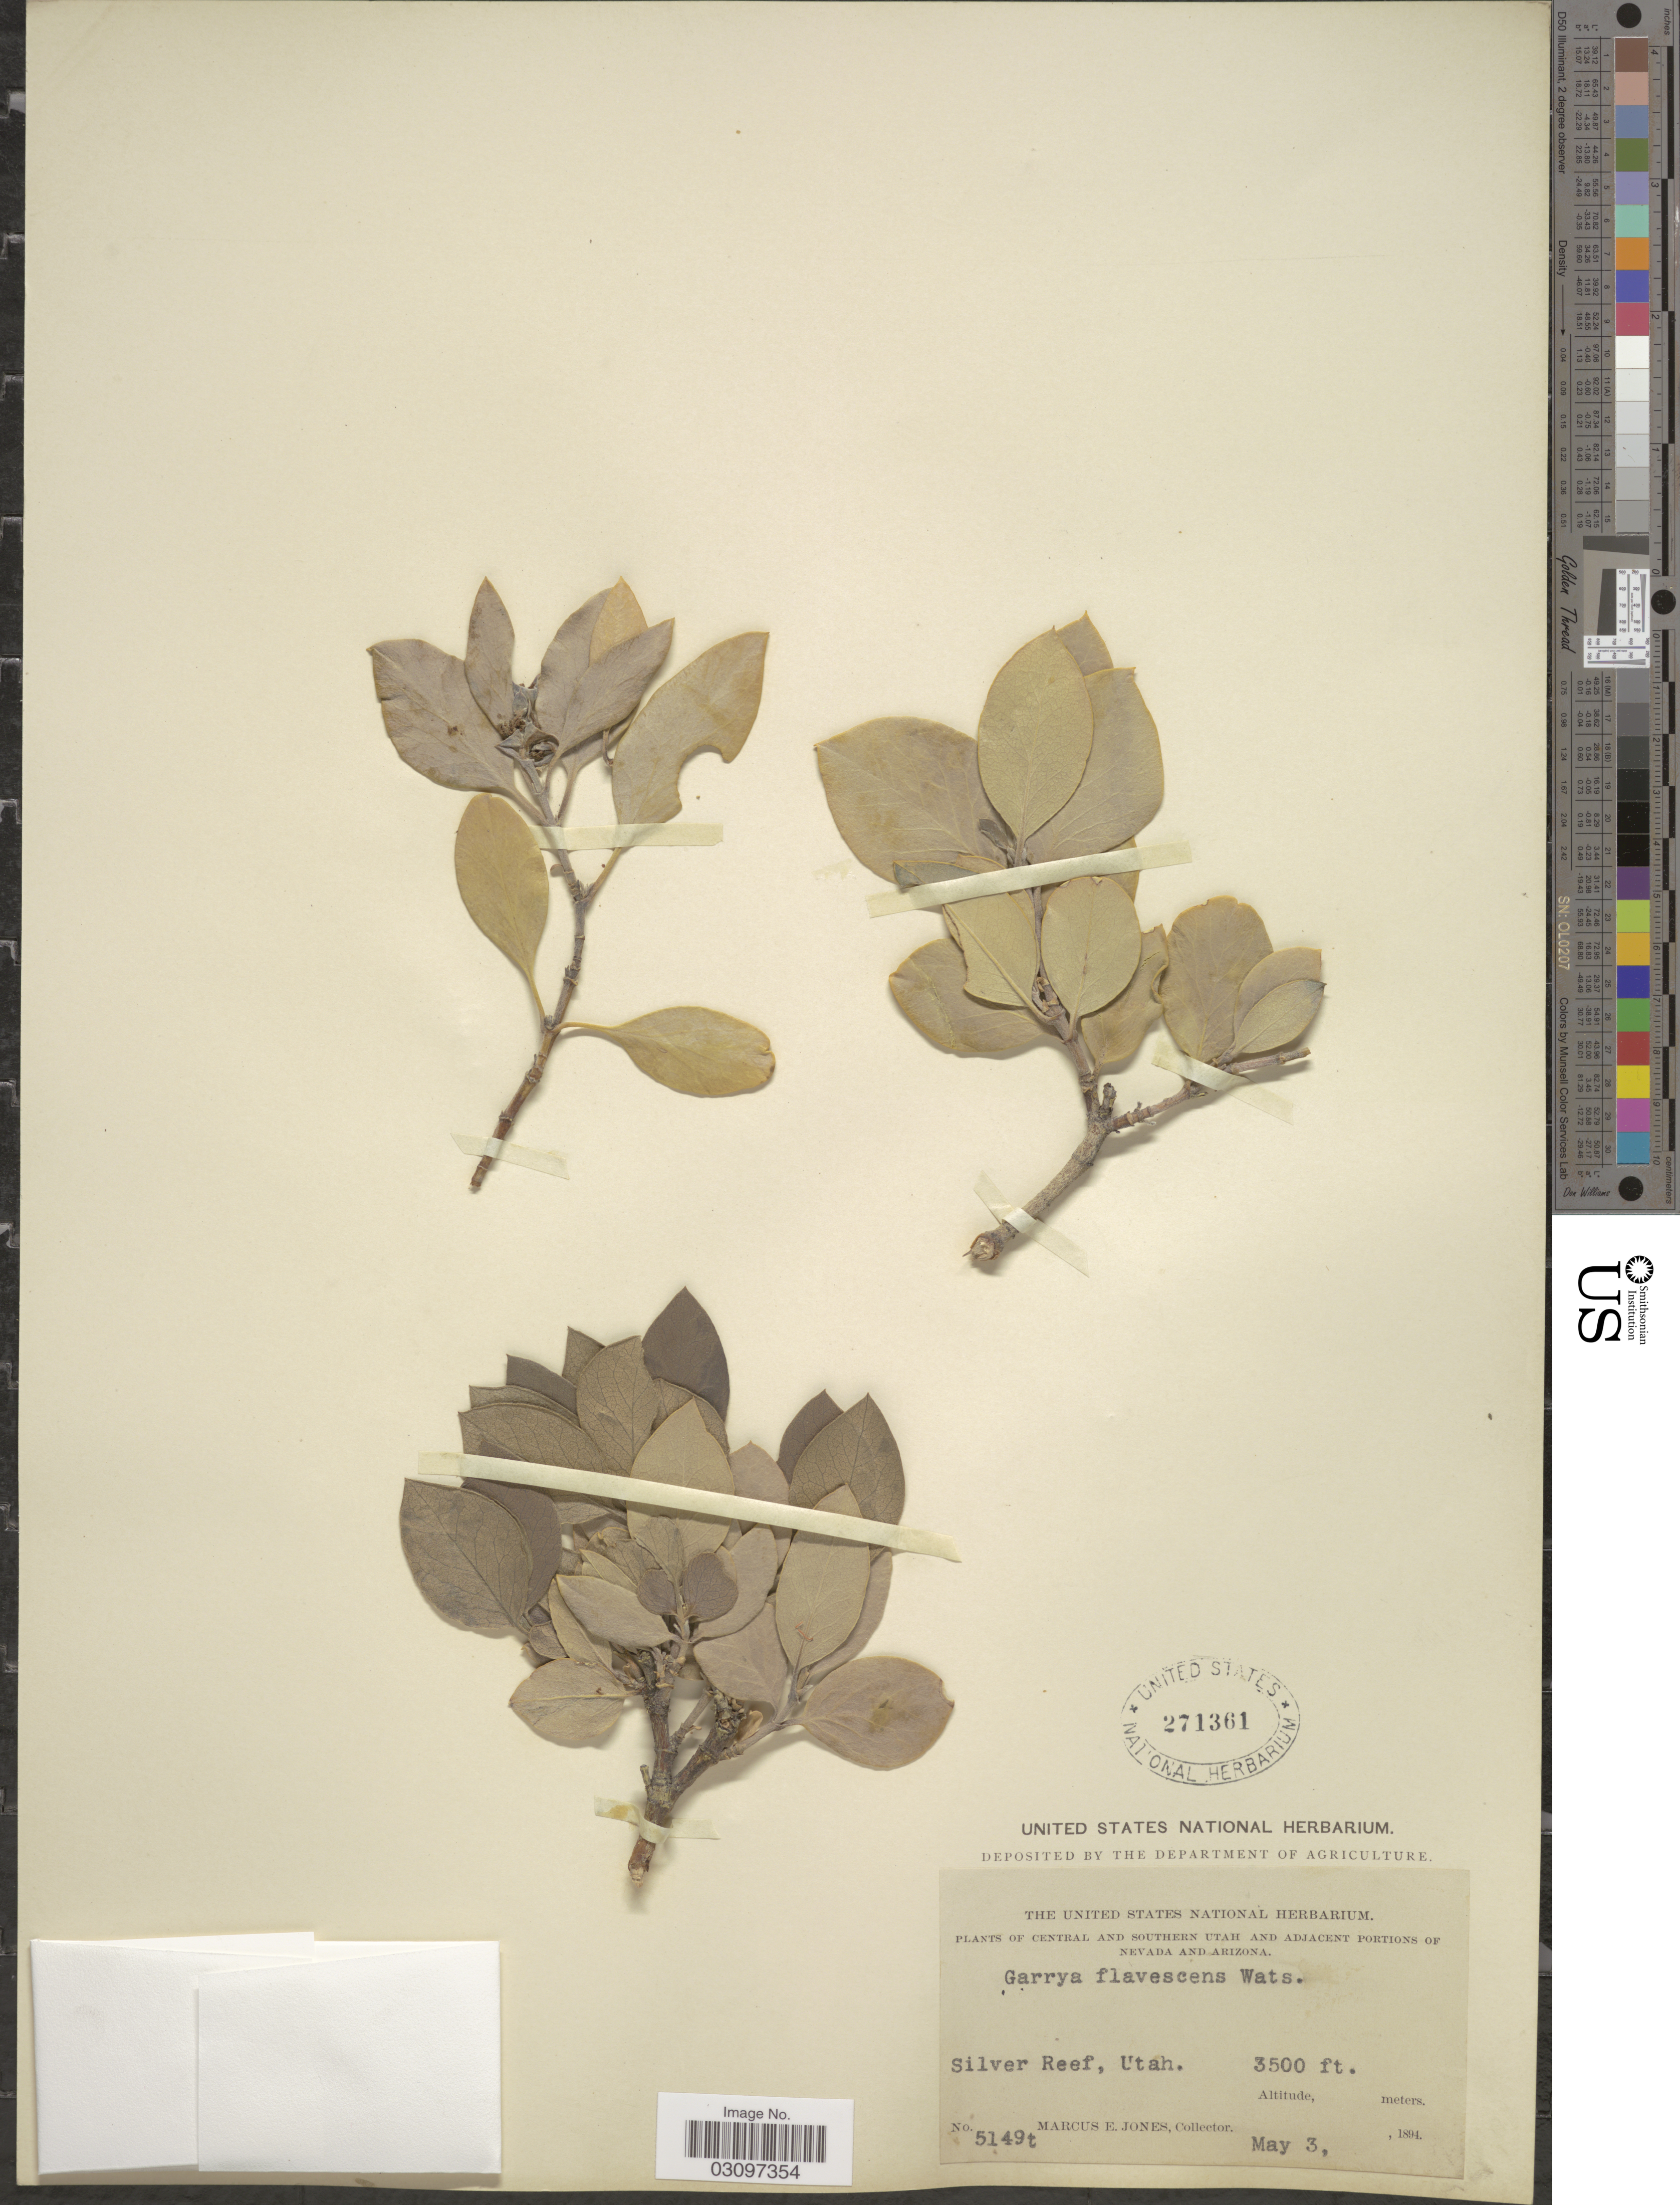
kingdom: Plantae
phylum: Tracheophyta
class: Magnoliopsida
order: Garryales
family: Garryaceae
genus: Garrya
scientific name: Garrya flavescens subsp. flavescens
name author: S. Watson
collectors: M. E. Jones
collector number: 5149t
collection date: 1894-05-03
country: United States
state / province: Utah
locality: Central and Southern Utah. Silver Reef.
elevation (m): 1067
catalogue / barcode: US 271361